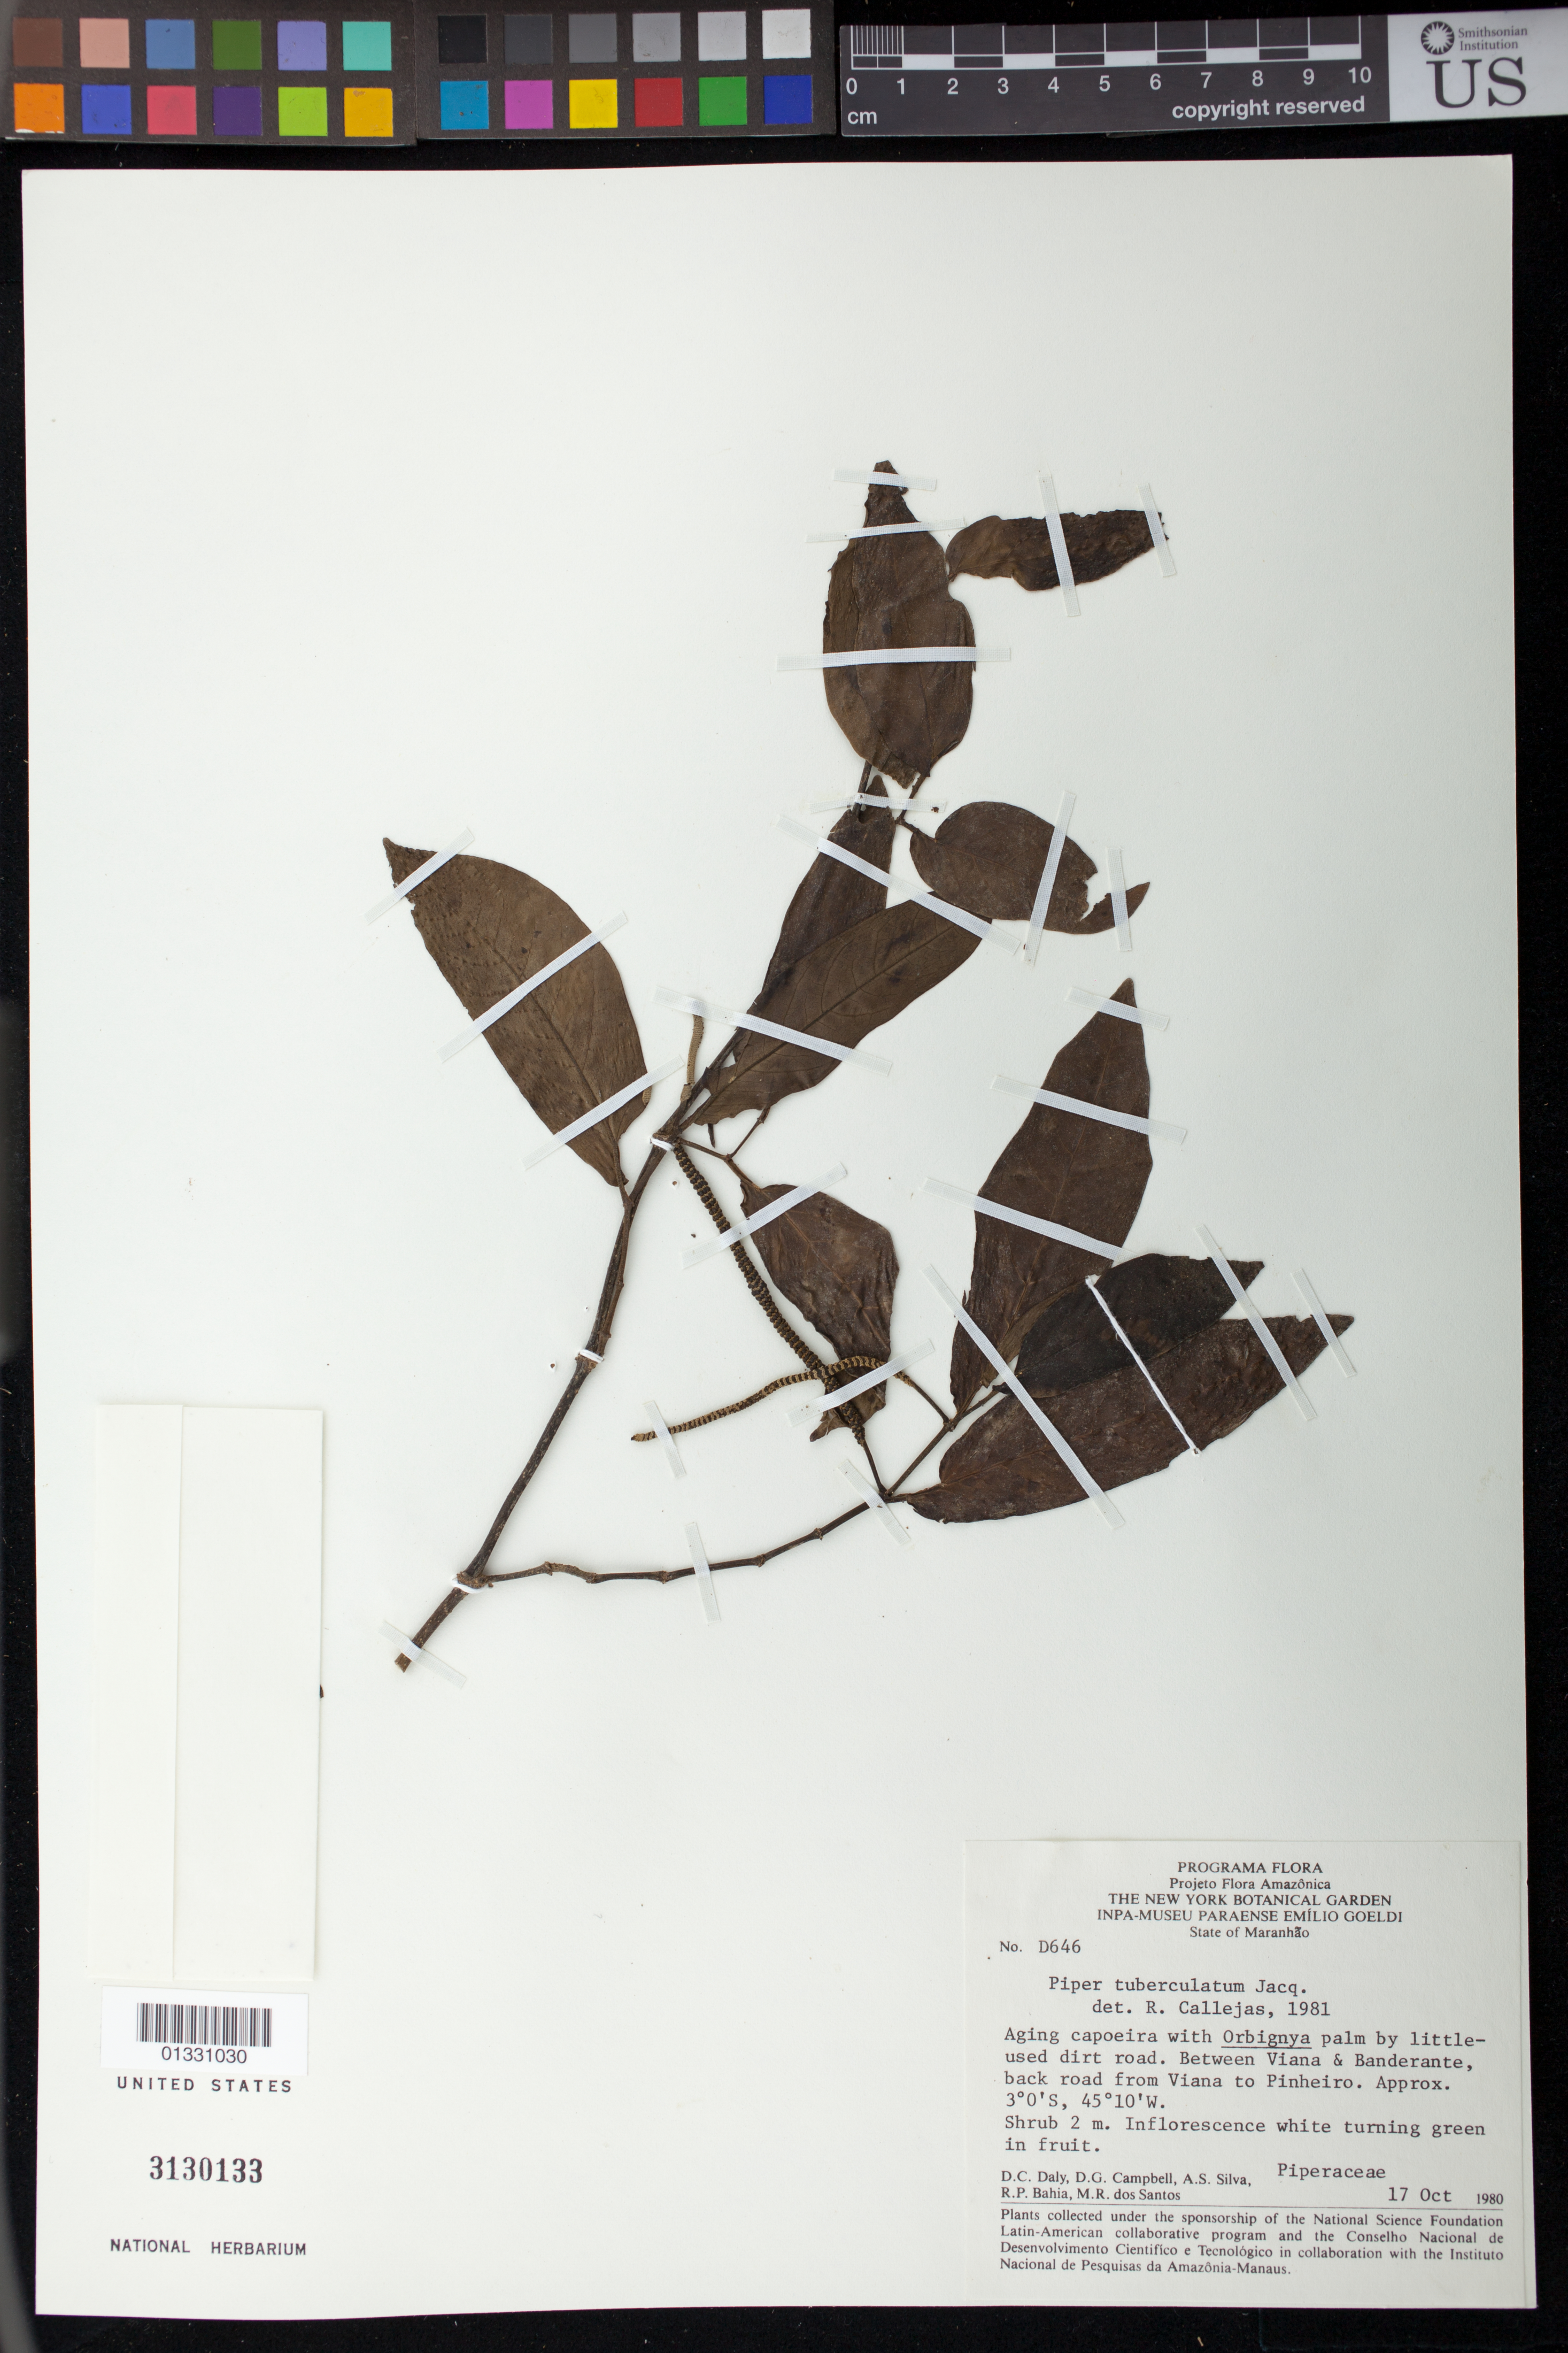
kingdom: Plantae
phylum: Tracheophyta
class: Magnoliopsida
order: Piperales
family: Piperaceae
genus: Piper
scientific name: Piper tuberculatum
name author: Jacq.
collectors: D. C. Daly, D. G. Campbell, A. S. Silva, R. P. Bahia & M. R. dos Santos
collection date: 1980-10-17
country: Brazil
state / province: Maranhão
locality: Aging capoeira with Orbignya palm by little-used dirt road. Between Viana & Banderante, back road from Viana to Pinheiro.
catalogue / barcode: US 3130133